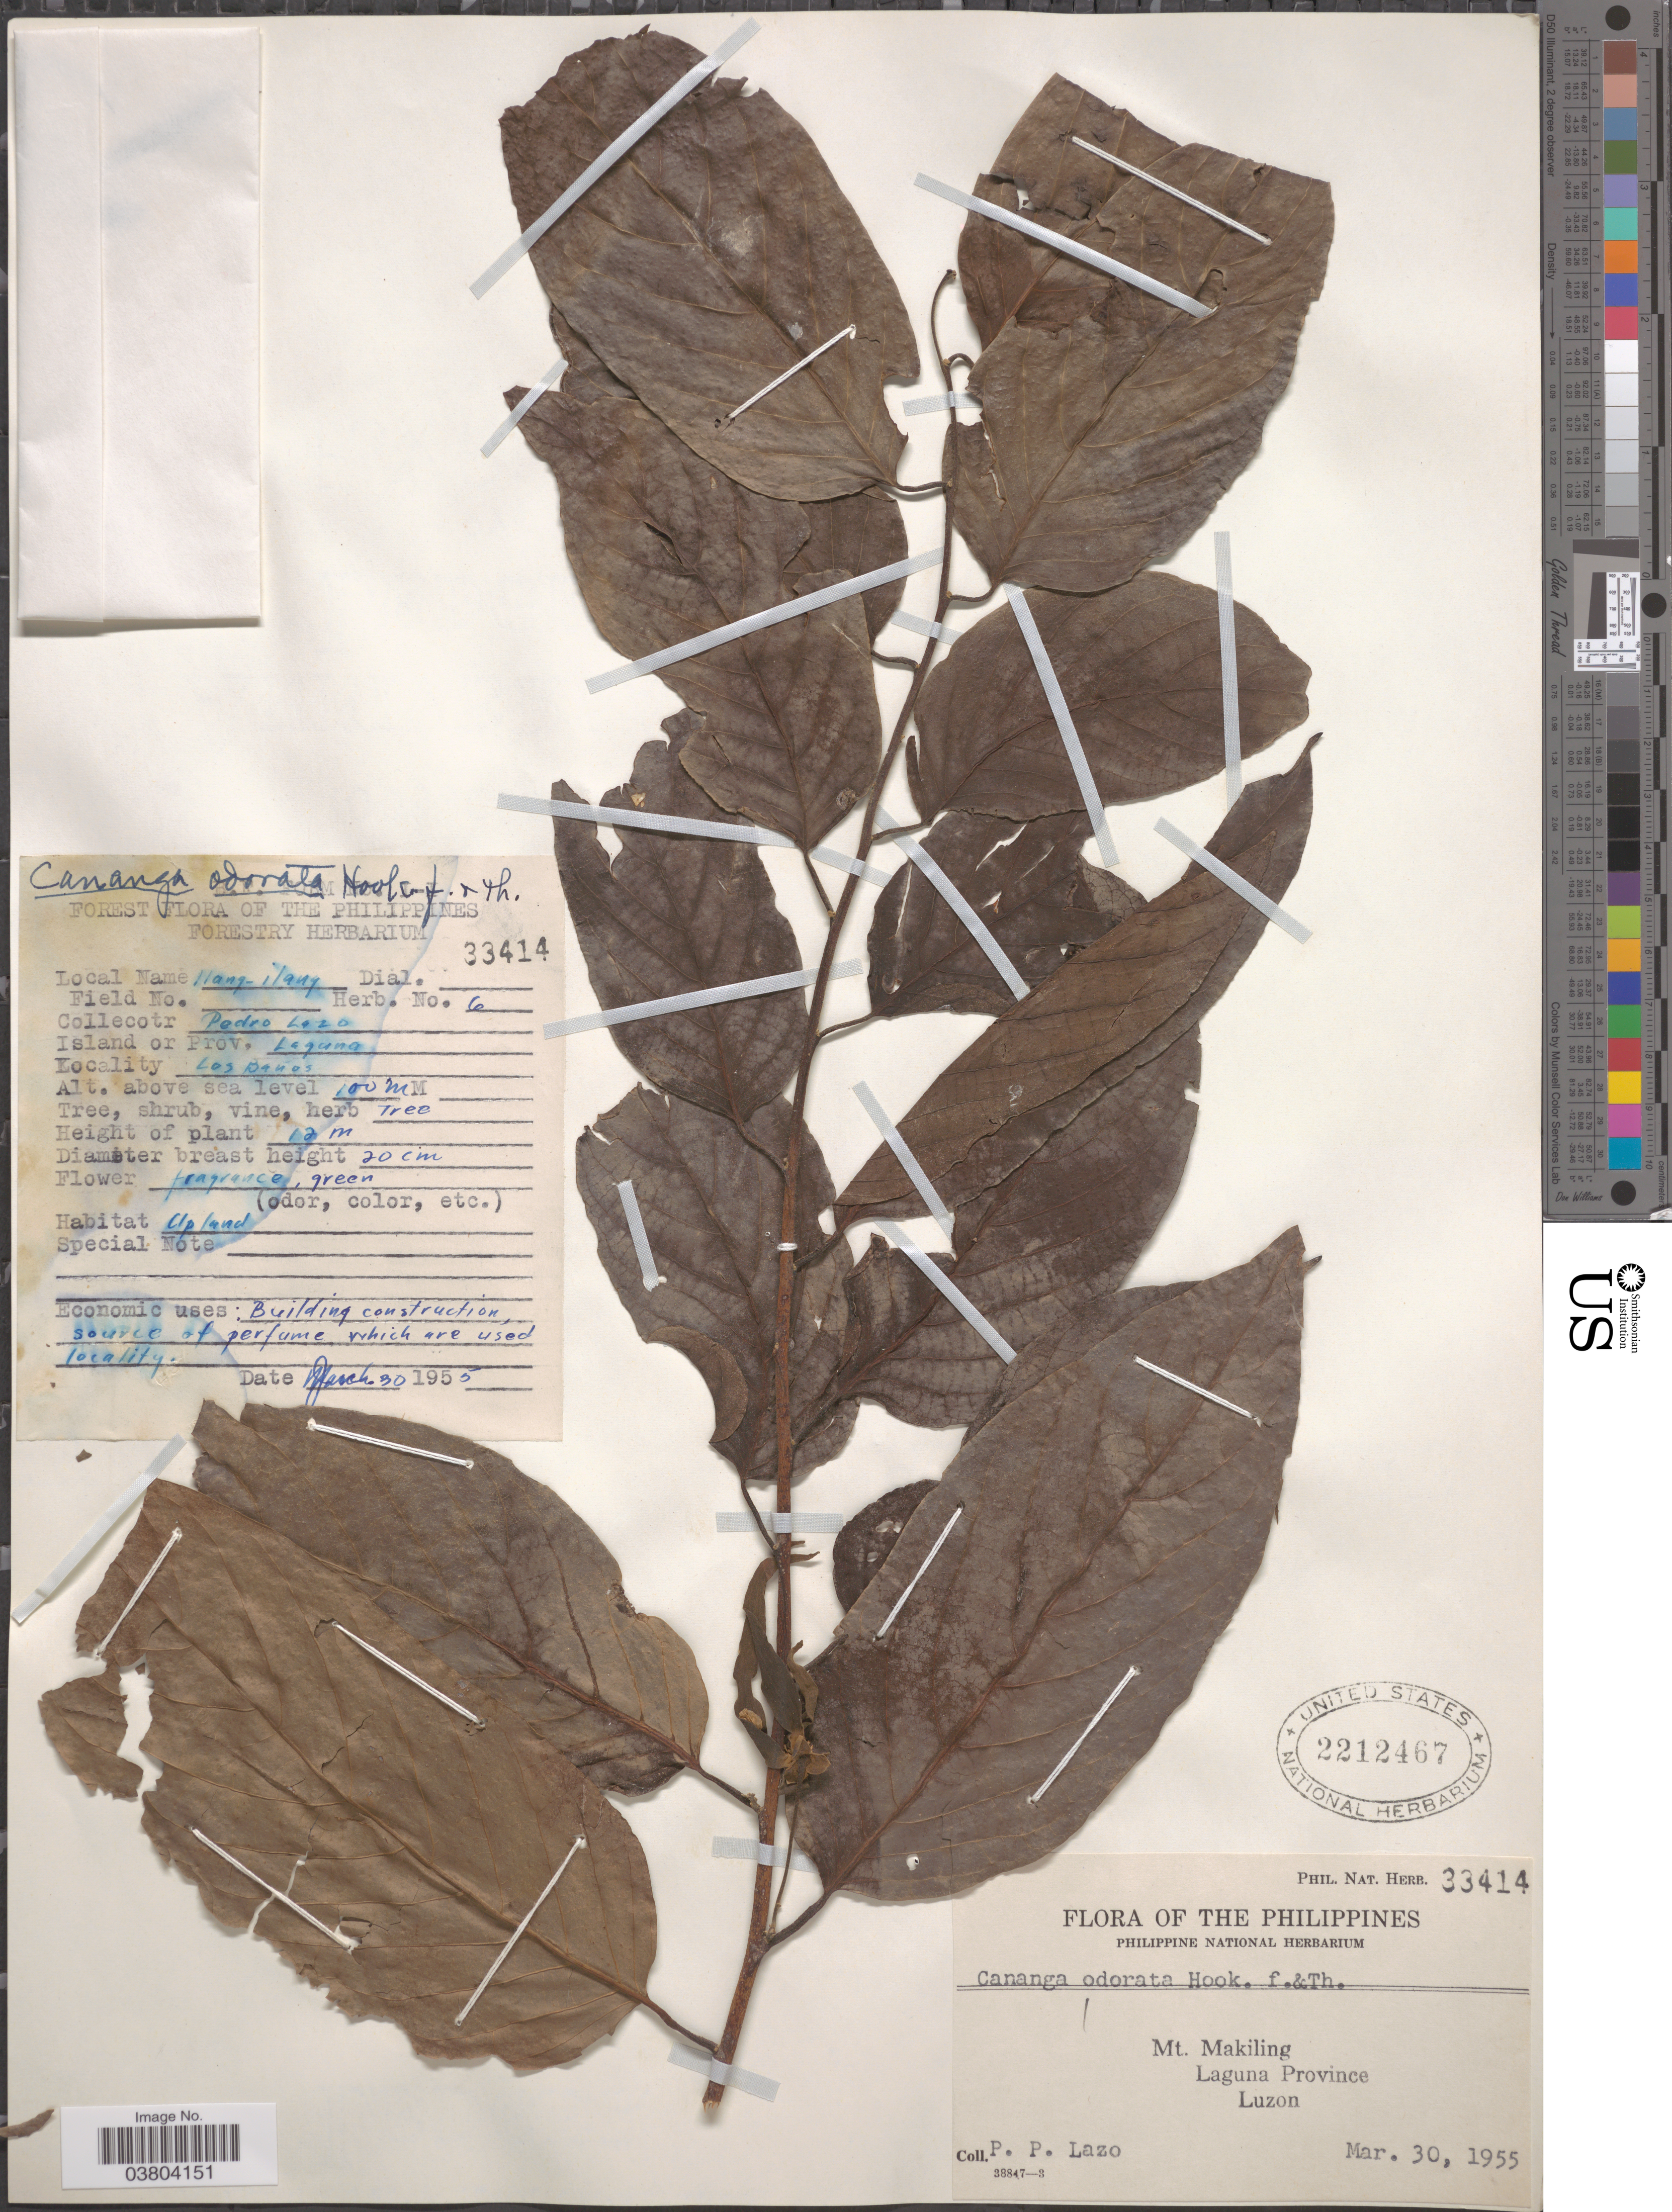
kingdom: Plantae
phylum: Tracheophyta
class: Magnoliopsida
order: Magnoliales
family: Annonaceae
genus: Cananga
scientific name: Cananga odorata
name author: (Lam.) Hook. f. & Thomson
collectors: P. Lazo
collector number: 6/Phil. Nat. Herb. 33414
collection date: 1955-03-30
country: Philippines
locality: Mt. Makiling. Laguna Province. Luzon. Los Banos.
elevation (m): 100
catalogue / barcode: US 2212467